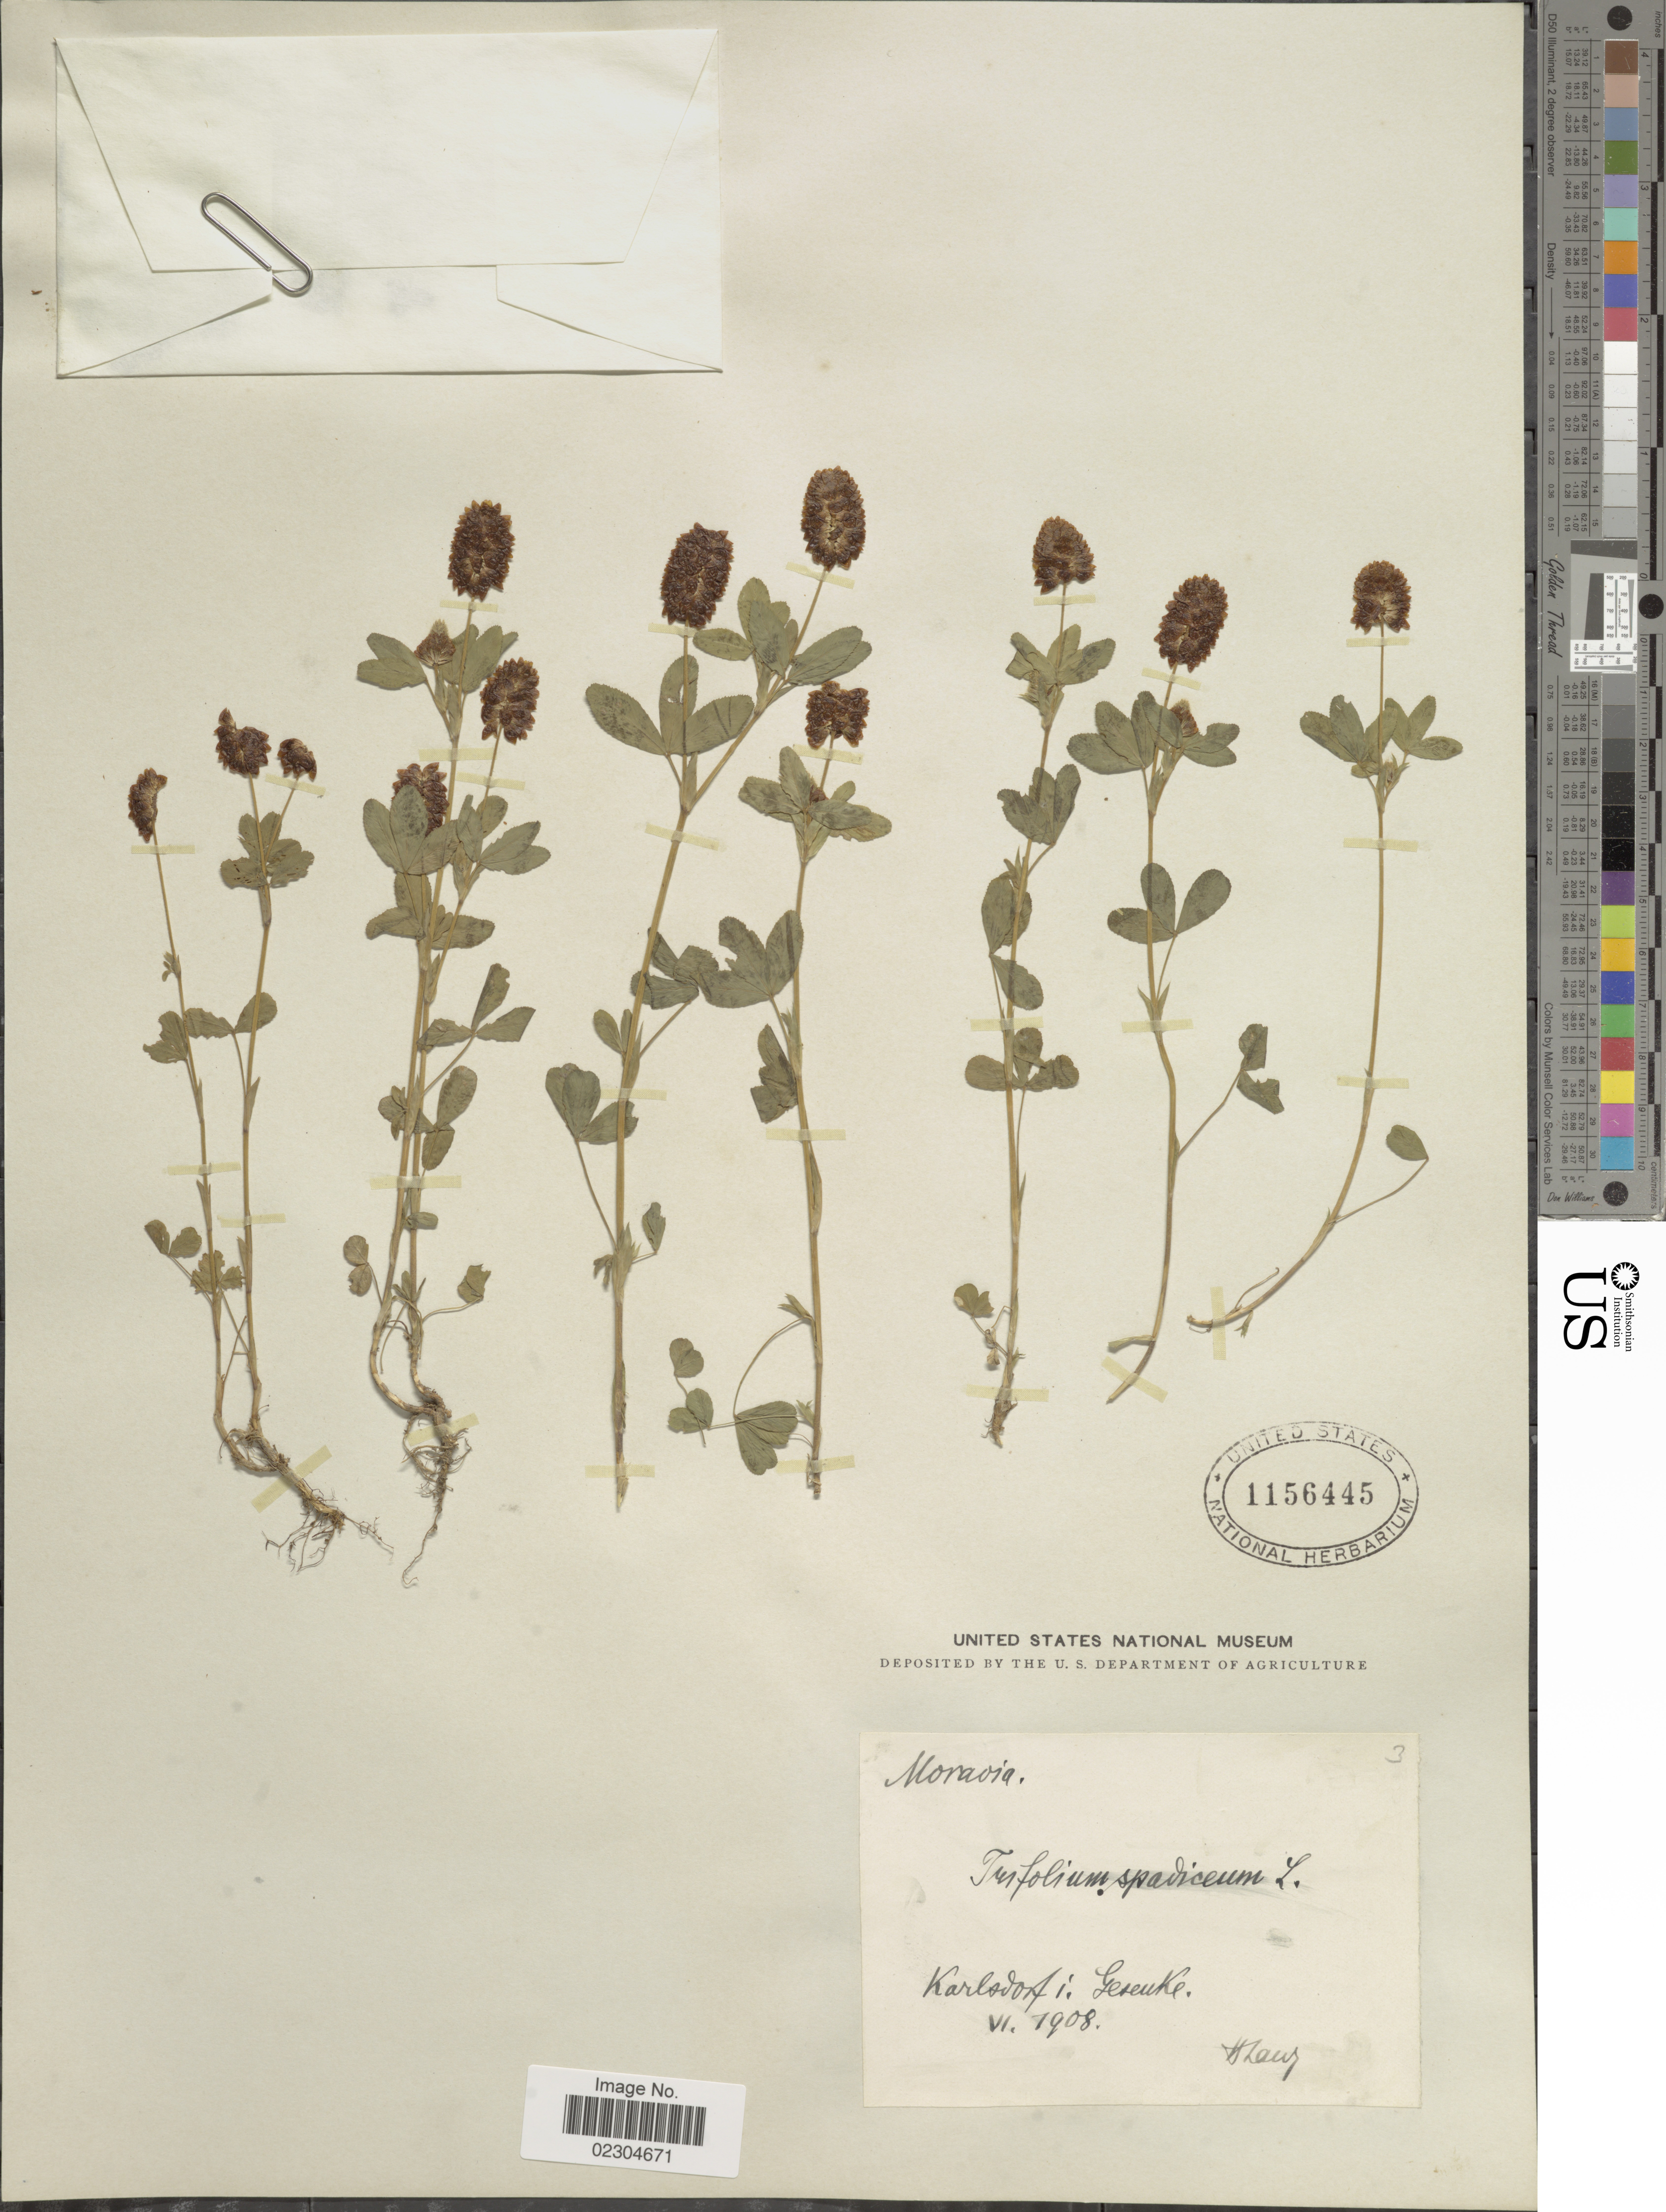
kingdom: Plantae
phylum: Tracheophyta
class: Magnoliopsida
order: Fabales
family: Fabaceae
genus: Trifolium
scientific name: Trifolium spadiceum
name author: L.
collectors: H. Laus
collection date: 1908-06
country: Czechia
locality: Moravia, Karlsdorf: Geseuke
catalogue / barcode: US 1156445